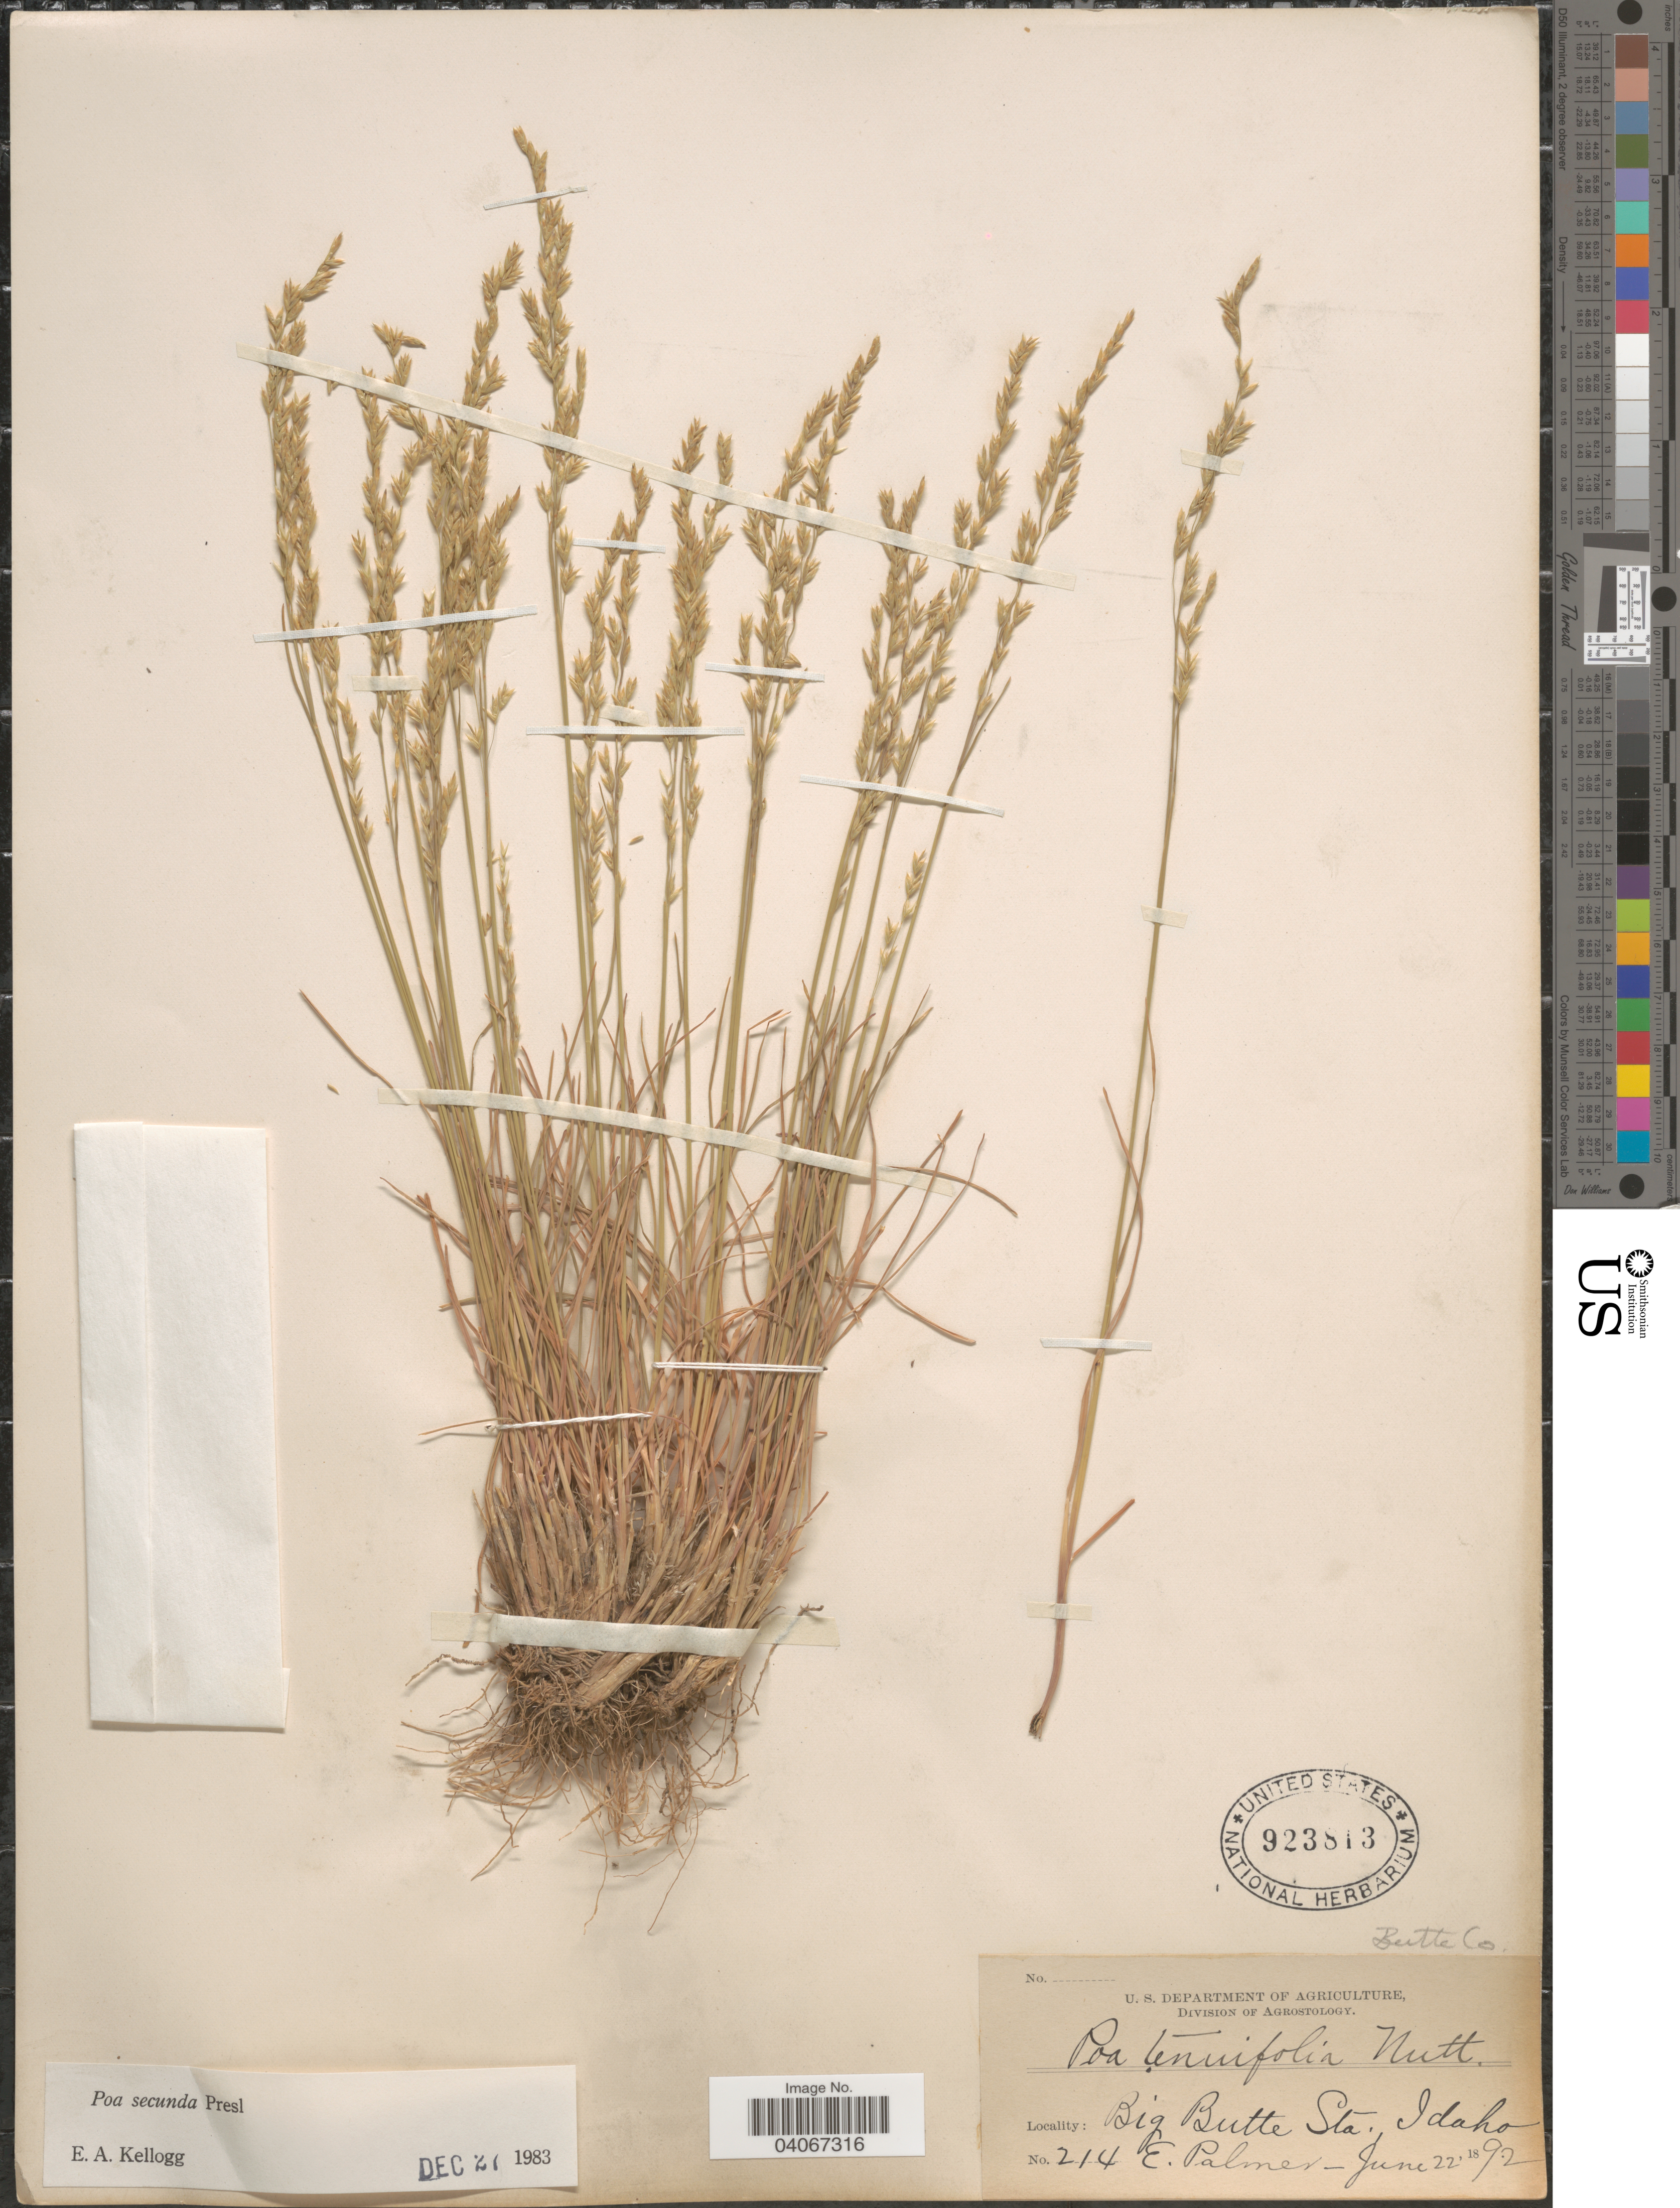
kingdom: Plantae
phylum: Tracheophyta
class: Liliopsida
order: Poales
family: Poaceae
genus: Poa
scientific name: Poa secunda subsp. secunda var. secunda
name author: J. Presl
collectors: E. Palmer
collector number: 214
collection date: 1892-06-22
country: United States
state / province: Idaho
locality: Big Butte Sta. Butte Co.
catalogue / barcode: US 923813